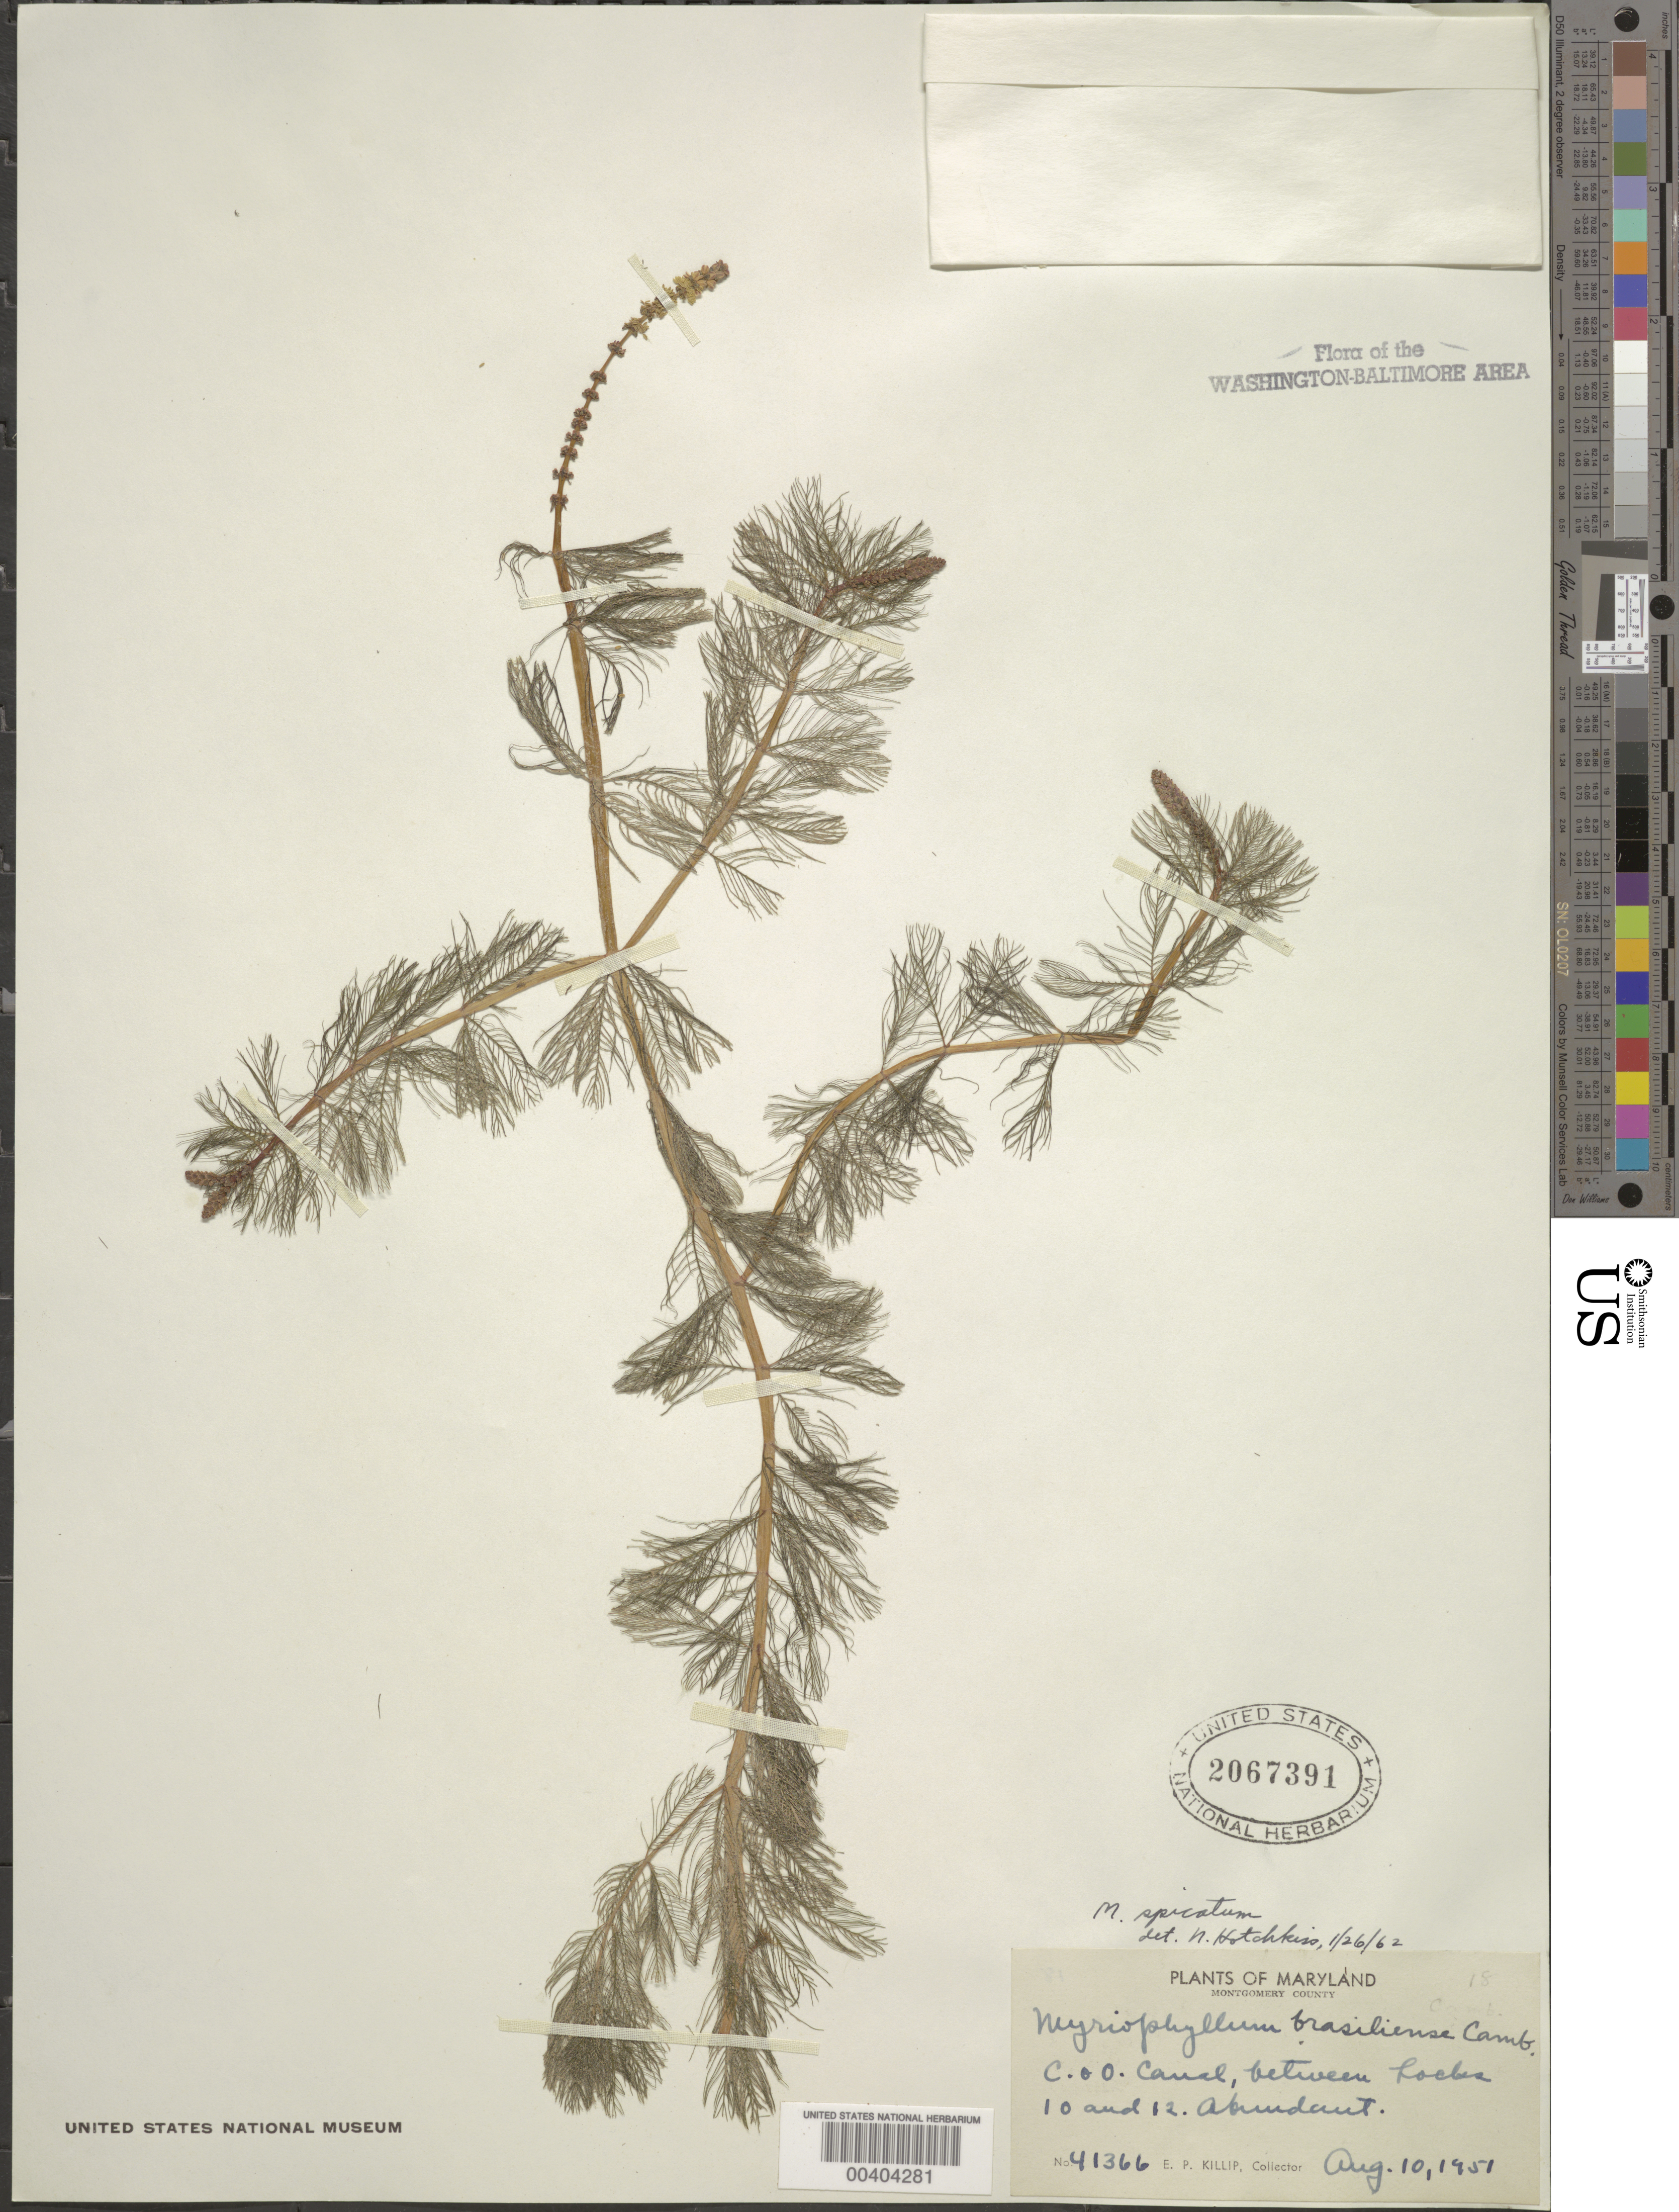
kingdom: Plantae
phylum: Tracheophyta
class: Magnoliopsida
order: Saxifragales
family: Haloragaceae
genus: Myriophyllum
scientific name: Myriophyllum spicatum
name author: L.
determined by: A.M.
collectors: E. P. Killip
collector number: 41366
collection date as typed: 10 Aug 1951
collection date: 1951-08-10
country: United States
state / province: Maryland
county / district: Montgomery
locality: C&O Canal, between Locks 10 and 12 C. & O. Canal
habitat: Water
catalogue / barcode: US 2067391